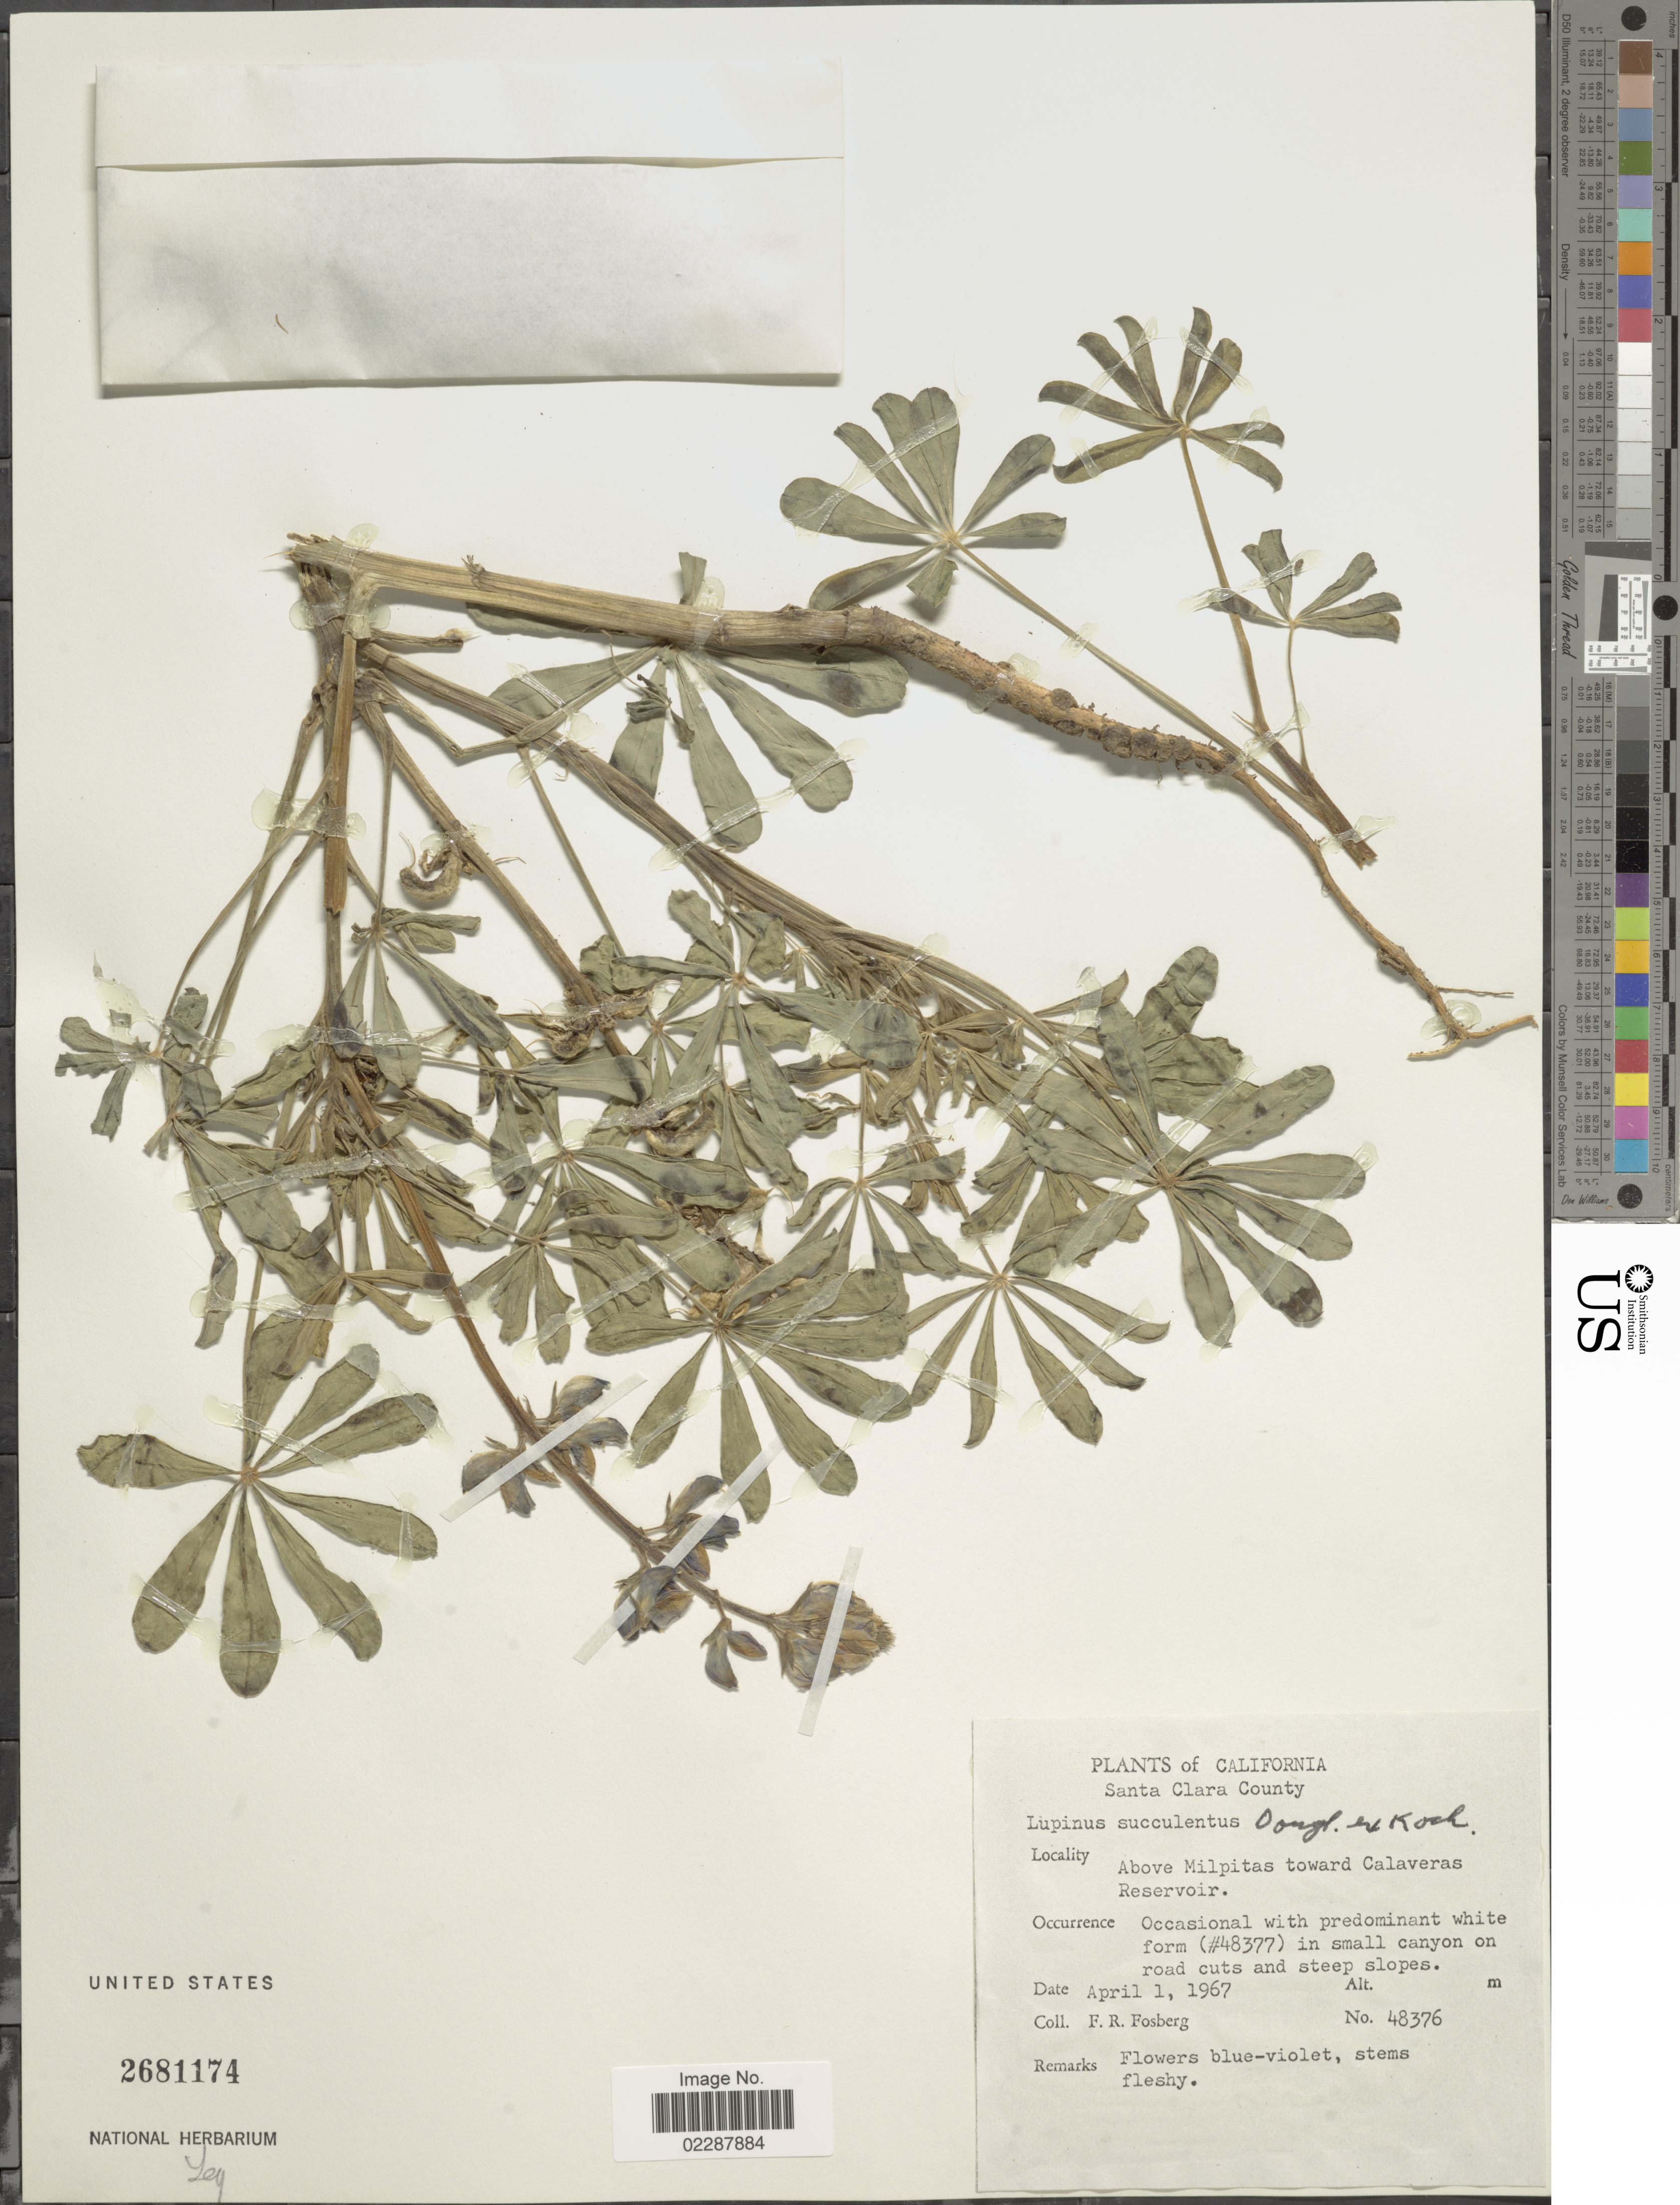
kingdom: Plantae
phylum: Tracheophyta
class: Magnoliopsida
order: Fabales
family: Fabaceae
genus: Lupinus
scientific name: Lupinus succulentus var. succulentus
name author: Douglas ex K. Koch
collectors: F. R. Fosberg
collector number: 48376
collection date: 1967-04-01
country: United States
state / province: California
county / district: Santa Clara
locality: Santa Clara County, Above Milpitas toward Calaveras Reservoir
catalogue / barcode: US 2681174